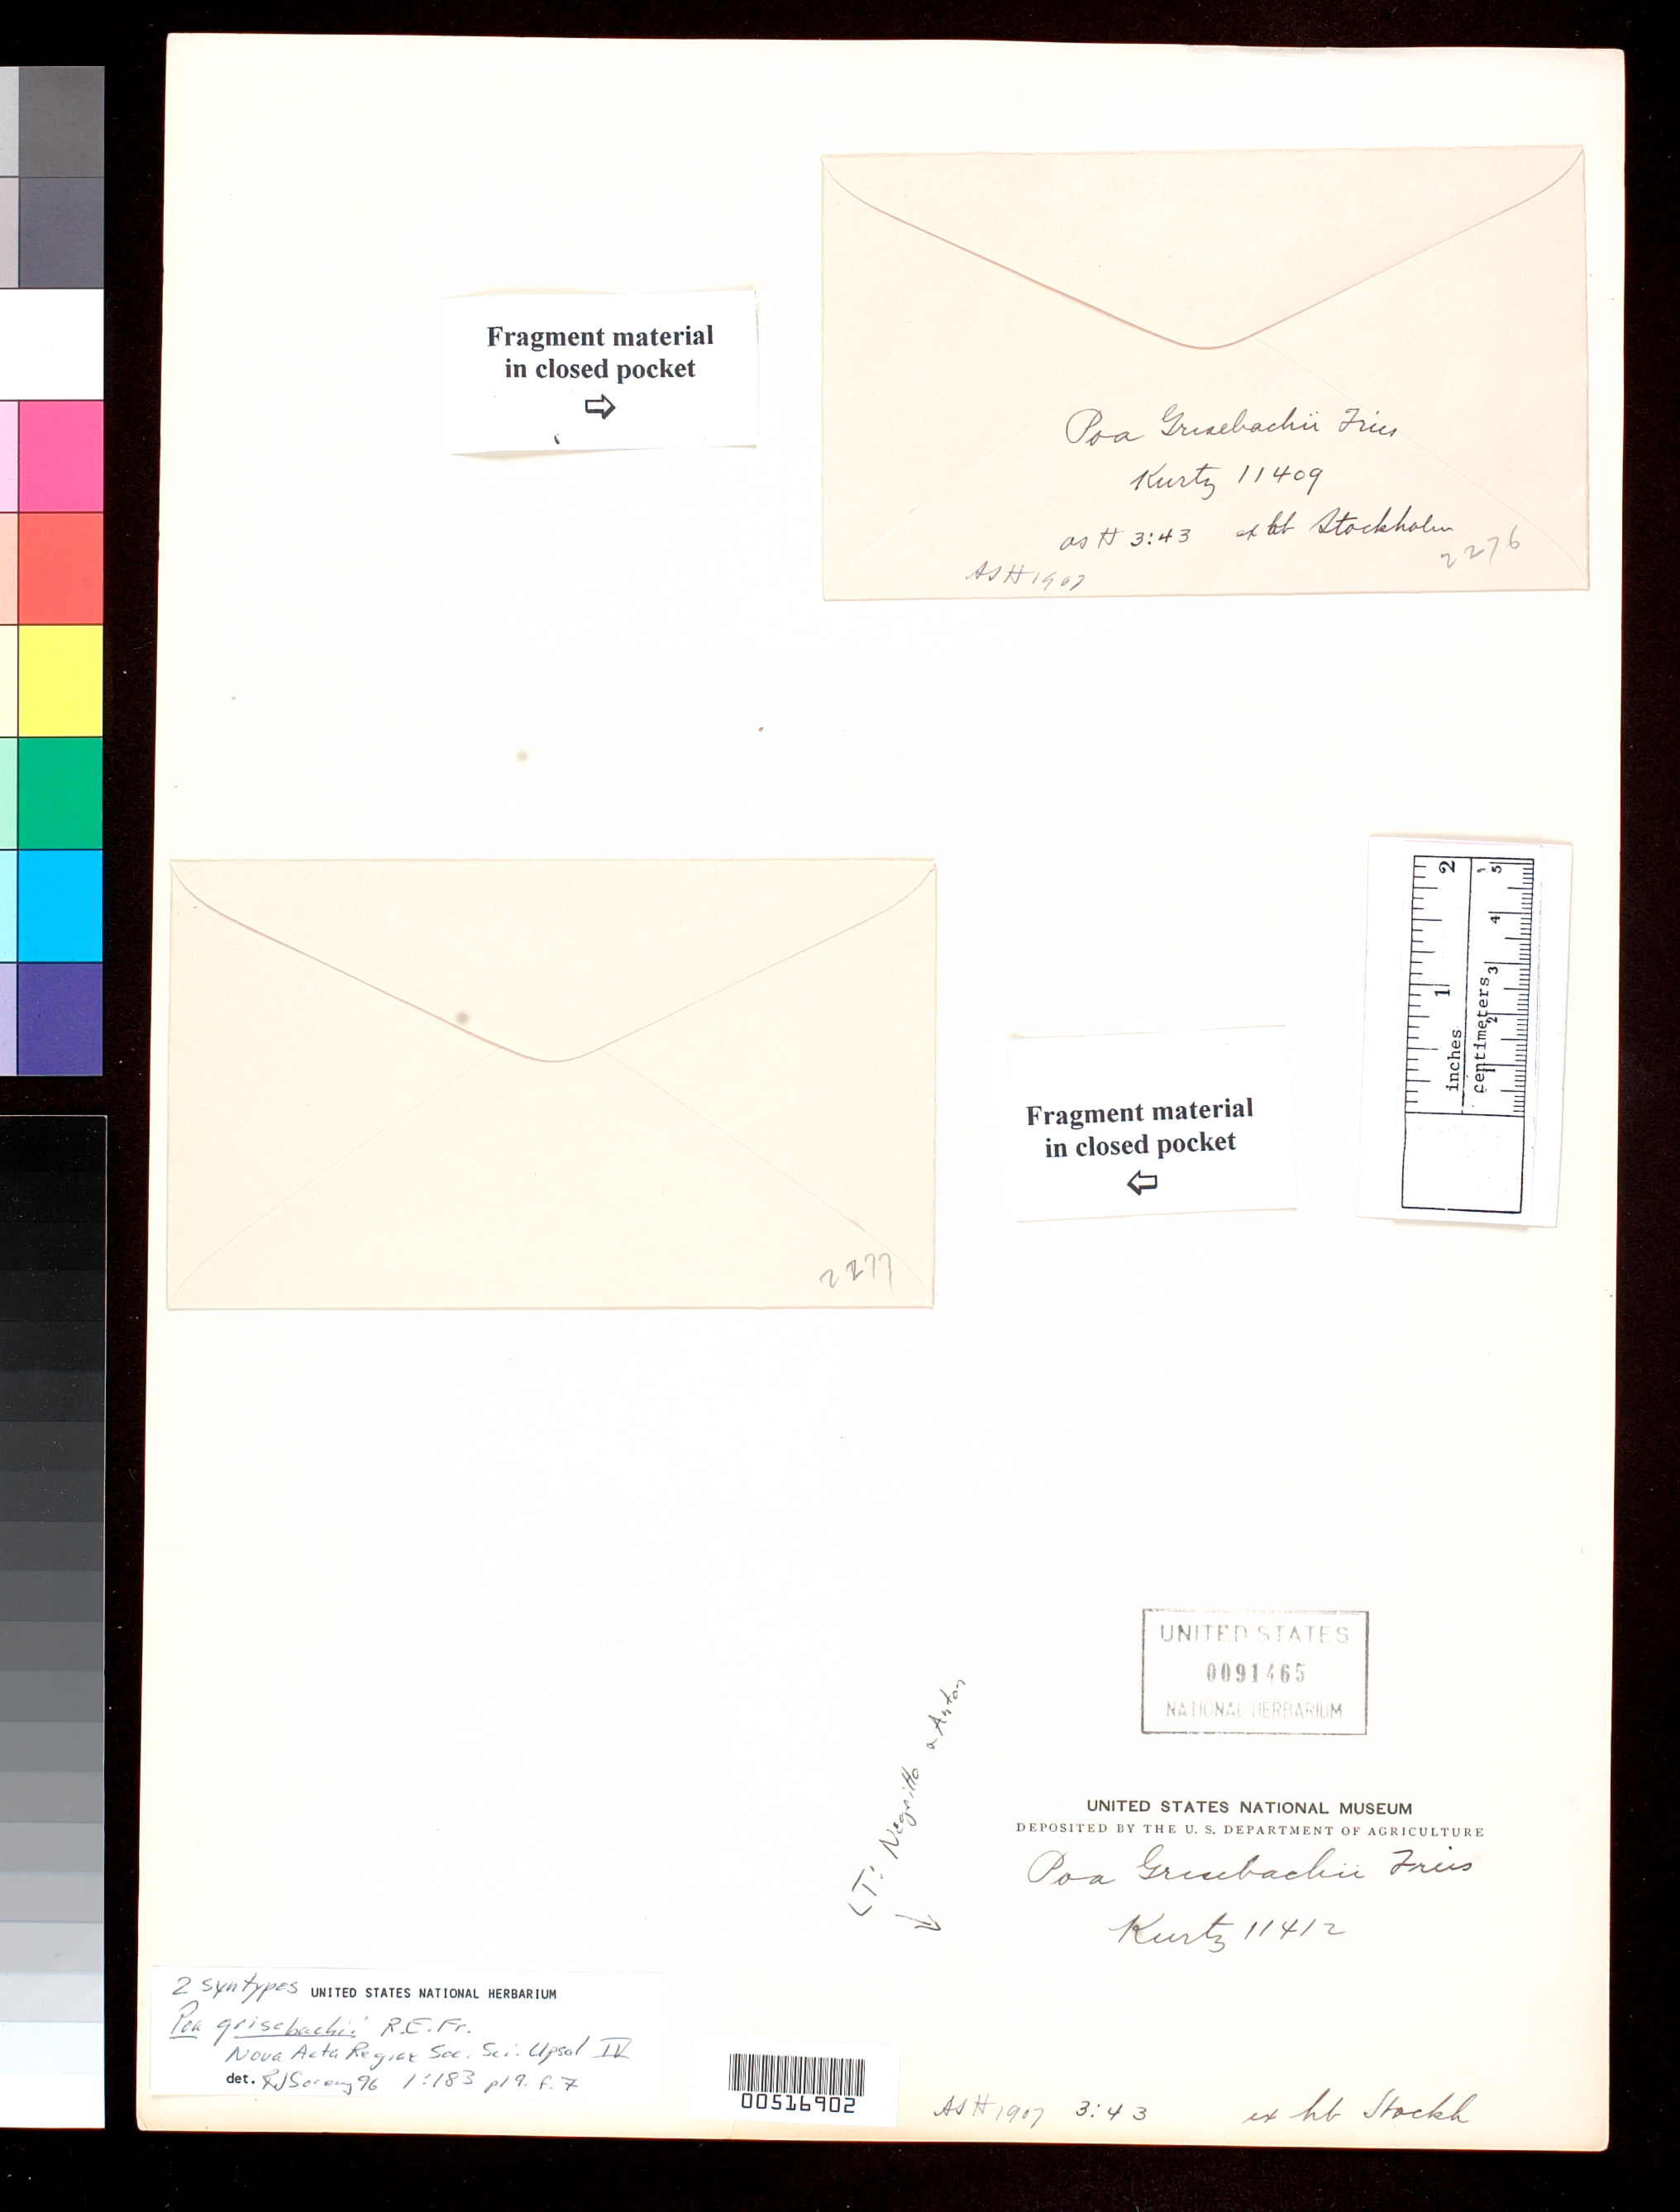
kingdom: Plantae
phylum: Tracheophyta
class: Liliopsida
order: Poales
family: Poaceae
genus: Poa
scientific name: Poa grisebachii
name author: R.E. Fr.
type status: Type Fragment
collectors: F. Kurtz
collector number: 11409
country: Argentina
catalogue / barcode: US 91465